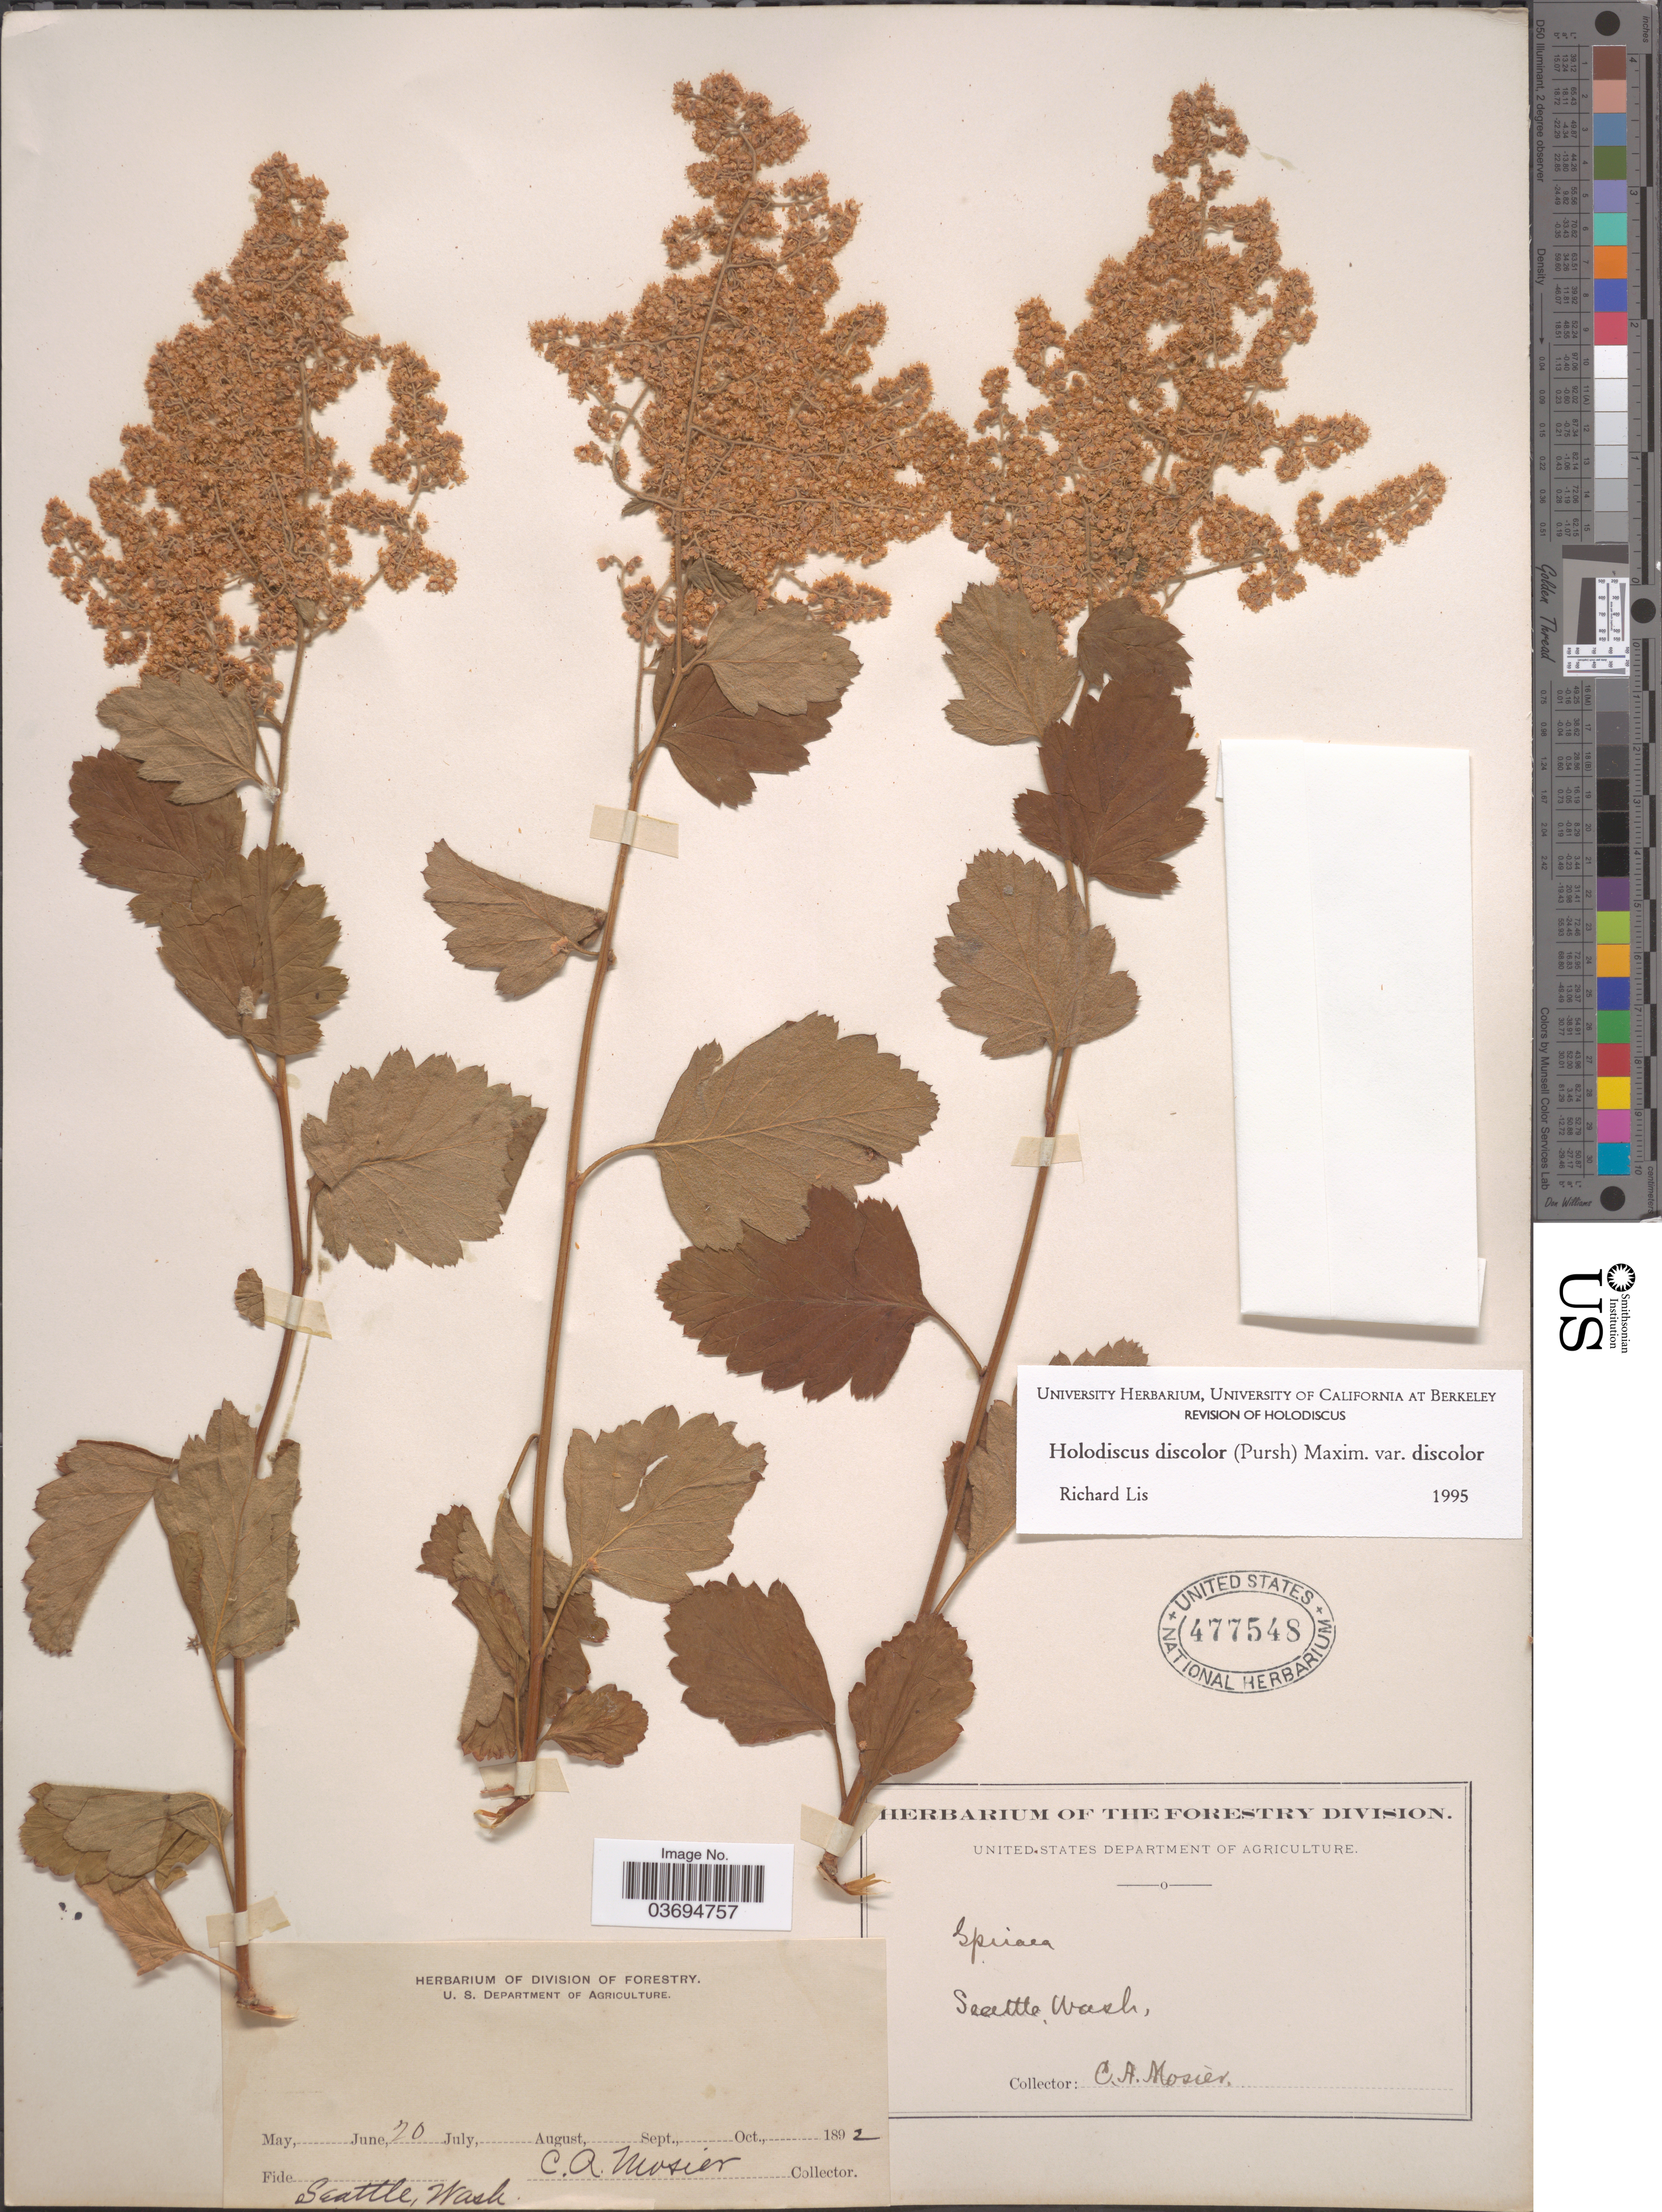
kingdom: Plantae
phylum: Tracheophyta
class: Magnoliopsida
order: Rosales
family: Rosaceae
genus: Holodiscus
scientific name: Holodiscus discolor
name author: (Pursh) Maxim.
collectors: C. A. Mosier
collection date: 1892-06-20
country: United States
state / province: Washington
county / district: King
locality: Seattle.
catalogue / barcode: US 477548